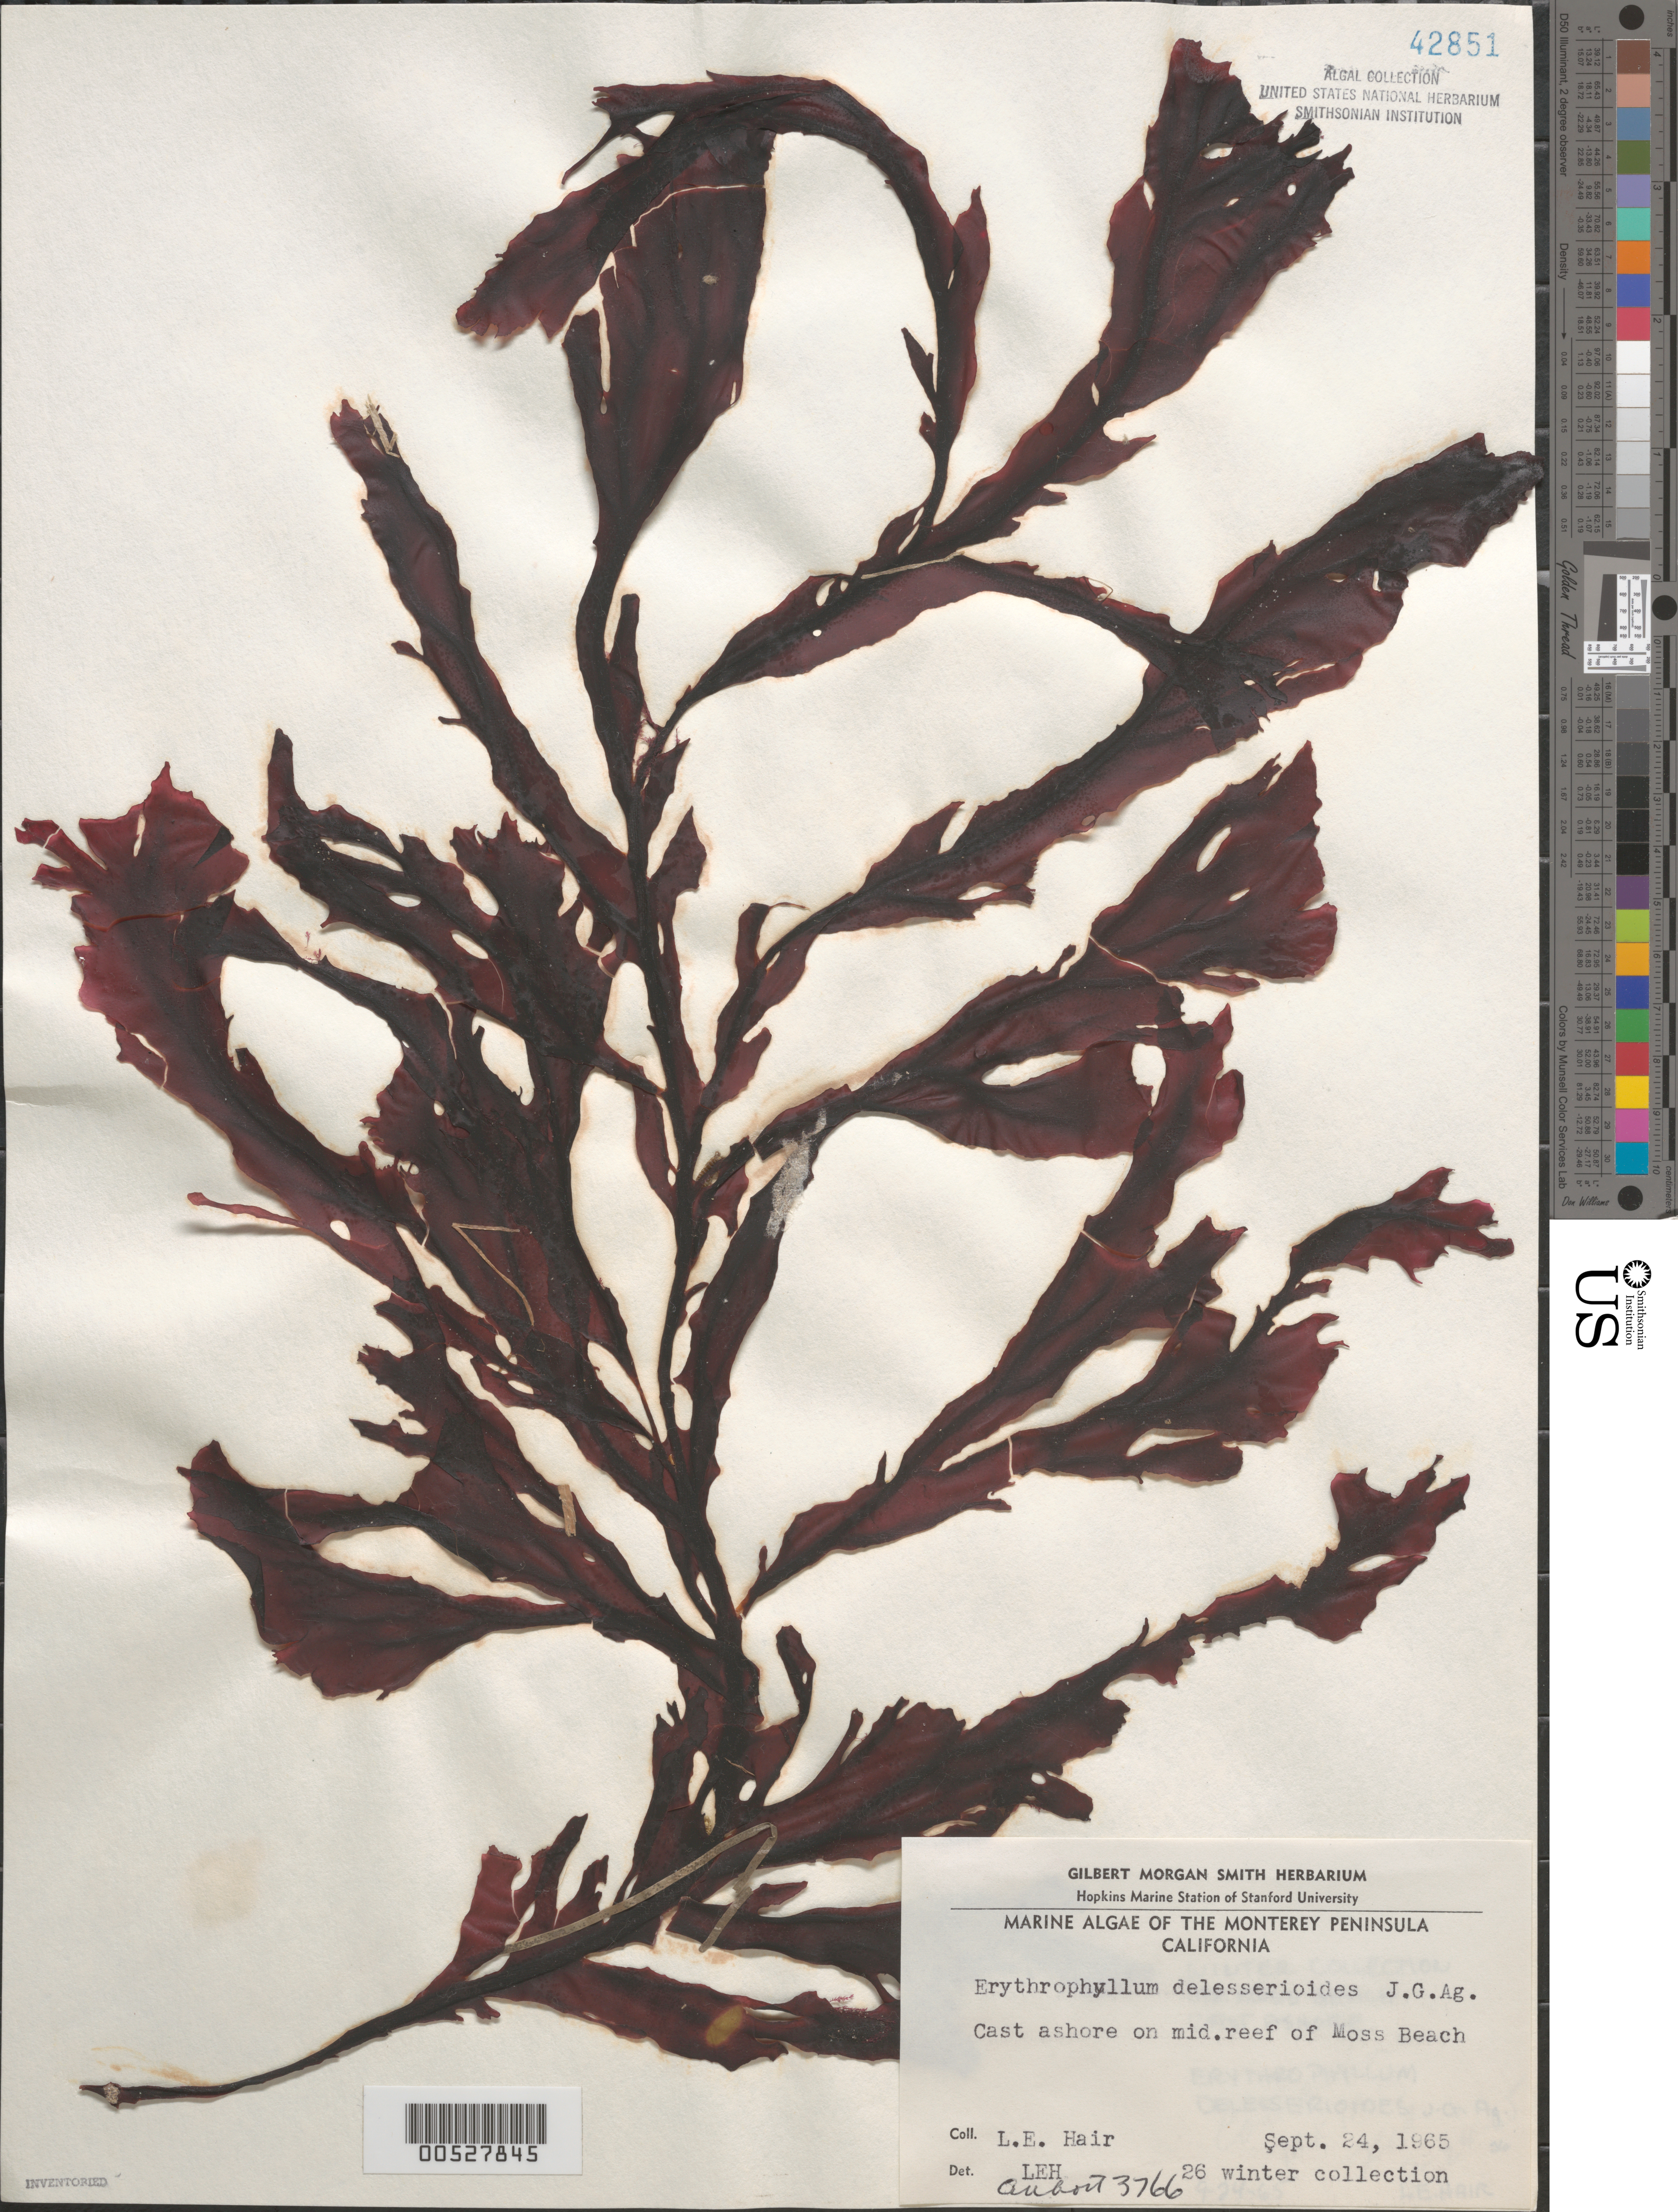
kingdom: Plantae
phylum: Rhodophyta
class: Florideophyceae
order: Gigartinales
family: Kallymeniaceae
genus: Erythrophyllum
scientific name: Erythrophyllum delesserioides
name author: J. Agardh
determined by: Hair, L. E.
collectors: L. Hair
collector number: LEH 26 & IAA 3766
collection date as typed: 24 Sep 1965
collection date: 1965-09-24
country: United States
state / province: California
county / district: Monterey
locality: Middle Reef of Moss Beach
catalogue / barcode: US 42851